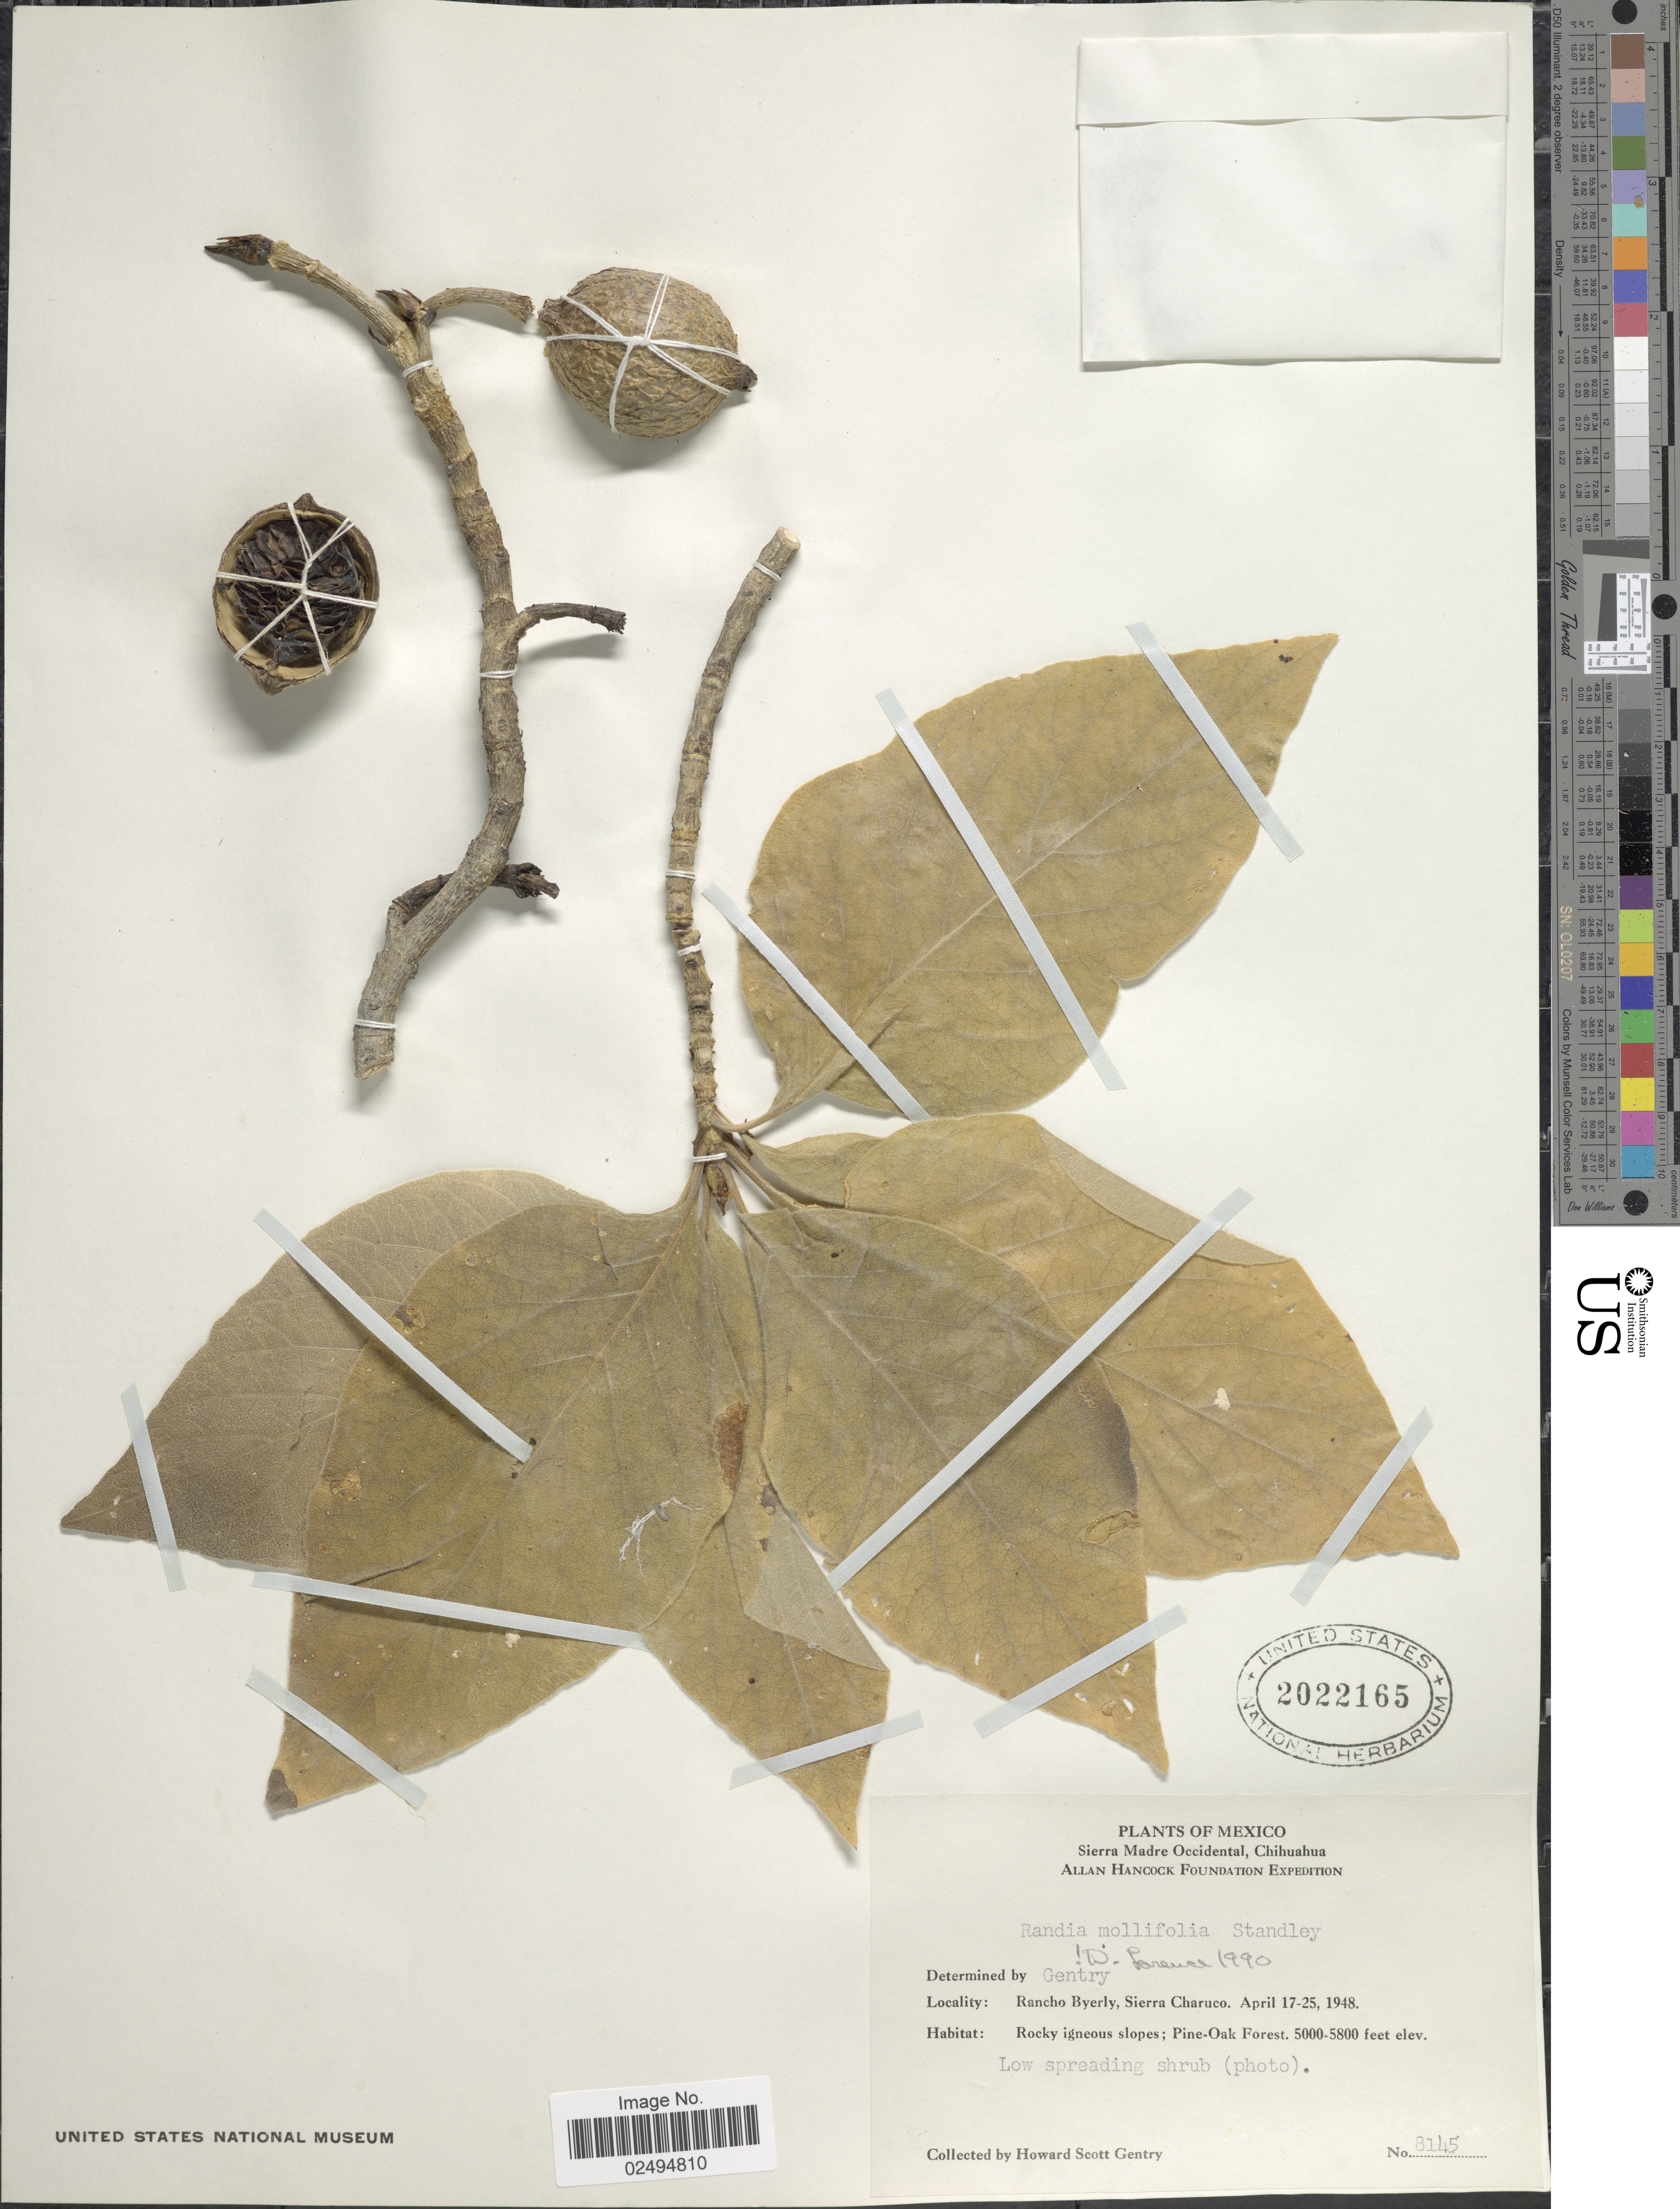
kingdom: Plantae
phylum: Tracheophyta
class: Magnoliopsida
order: Gentianales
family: Rubiaceae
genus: Randia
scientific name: Randia mollifolia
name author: Standl.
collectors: H. S. Gentry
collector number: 8145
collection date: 1948-04-17/1948-04-25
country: Mexico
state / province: Chihuahua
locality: Sierra Madre Occidental, Rancho Byerly, Sierra Charuco, Pine-Oak Forest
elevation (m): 1524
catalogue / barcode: US 2022165